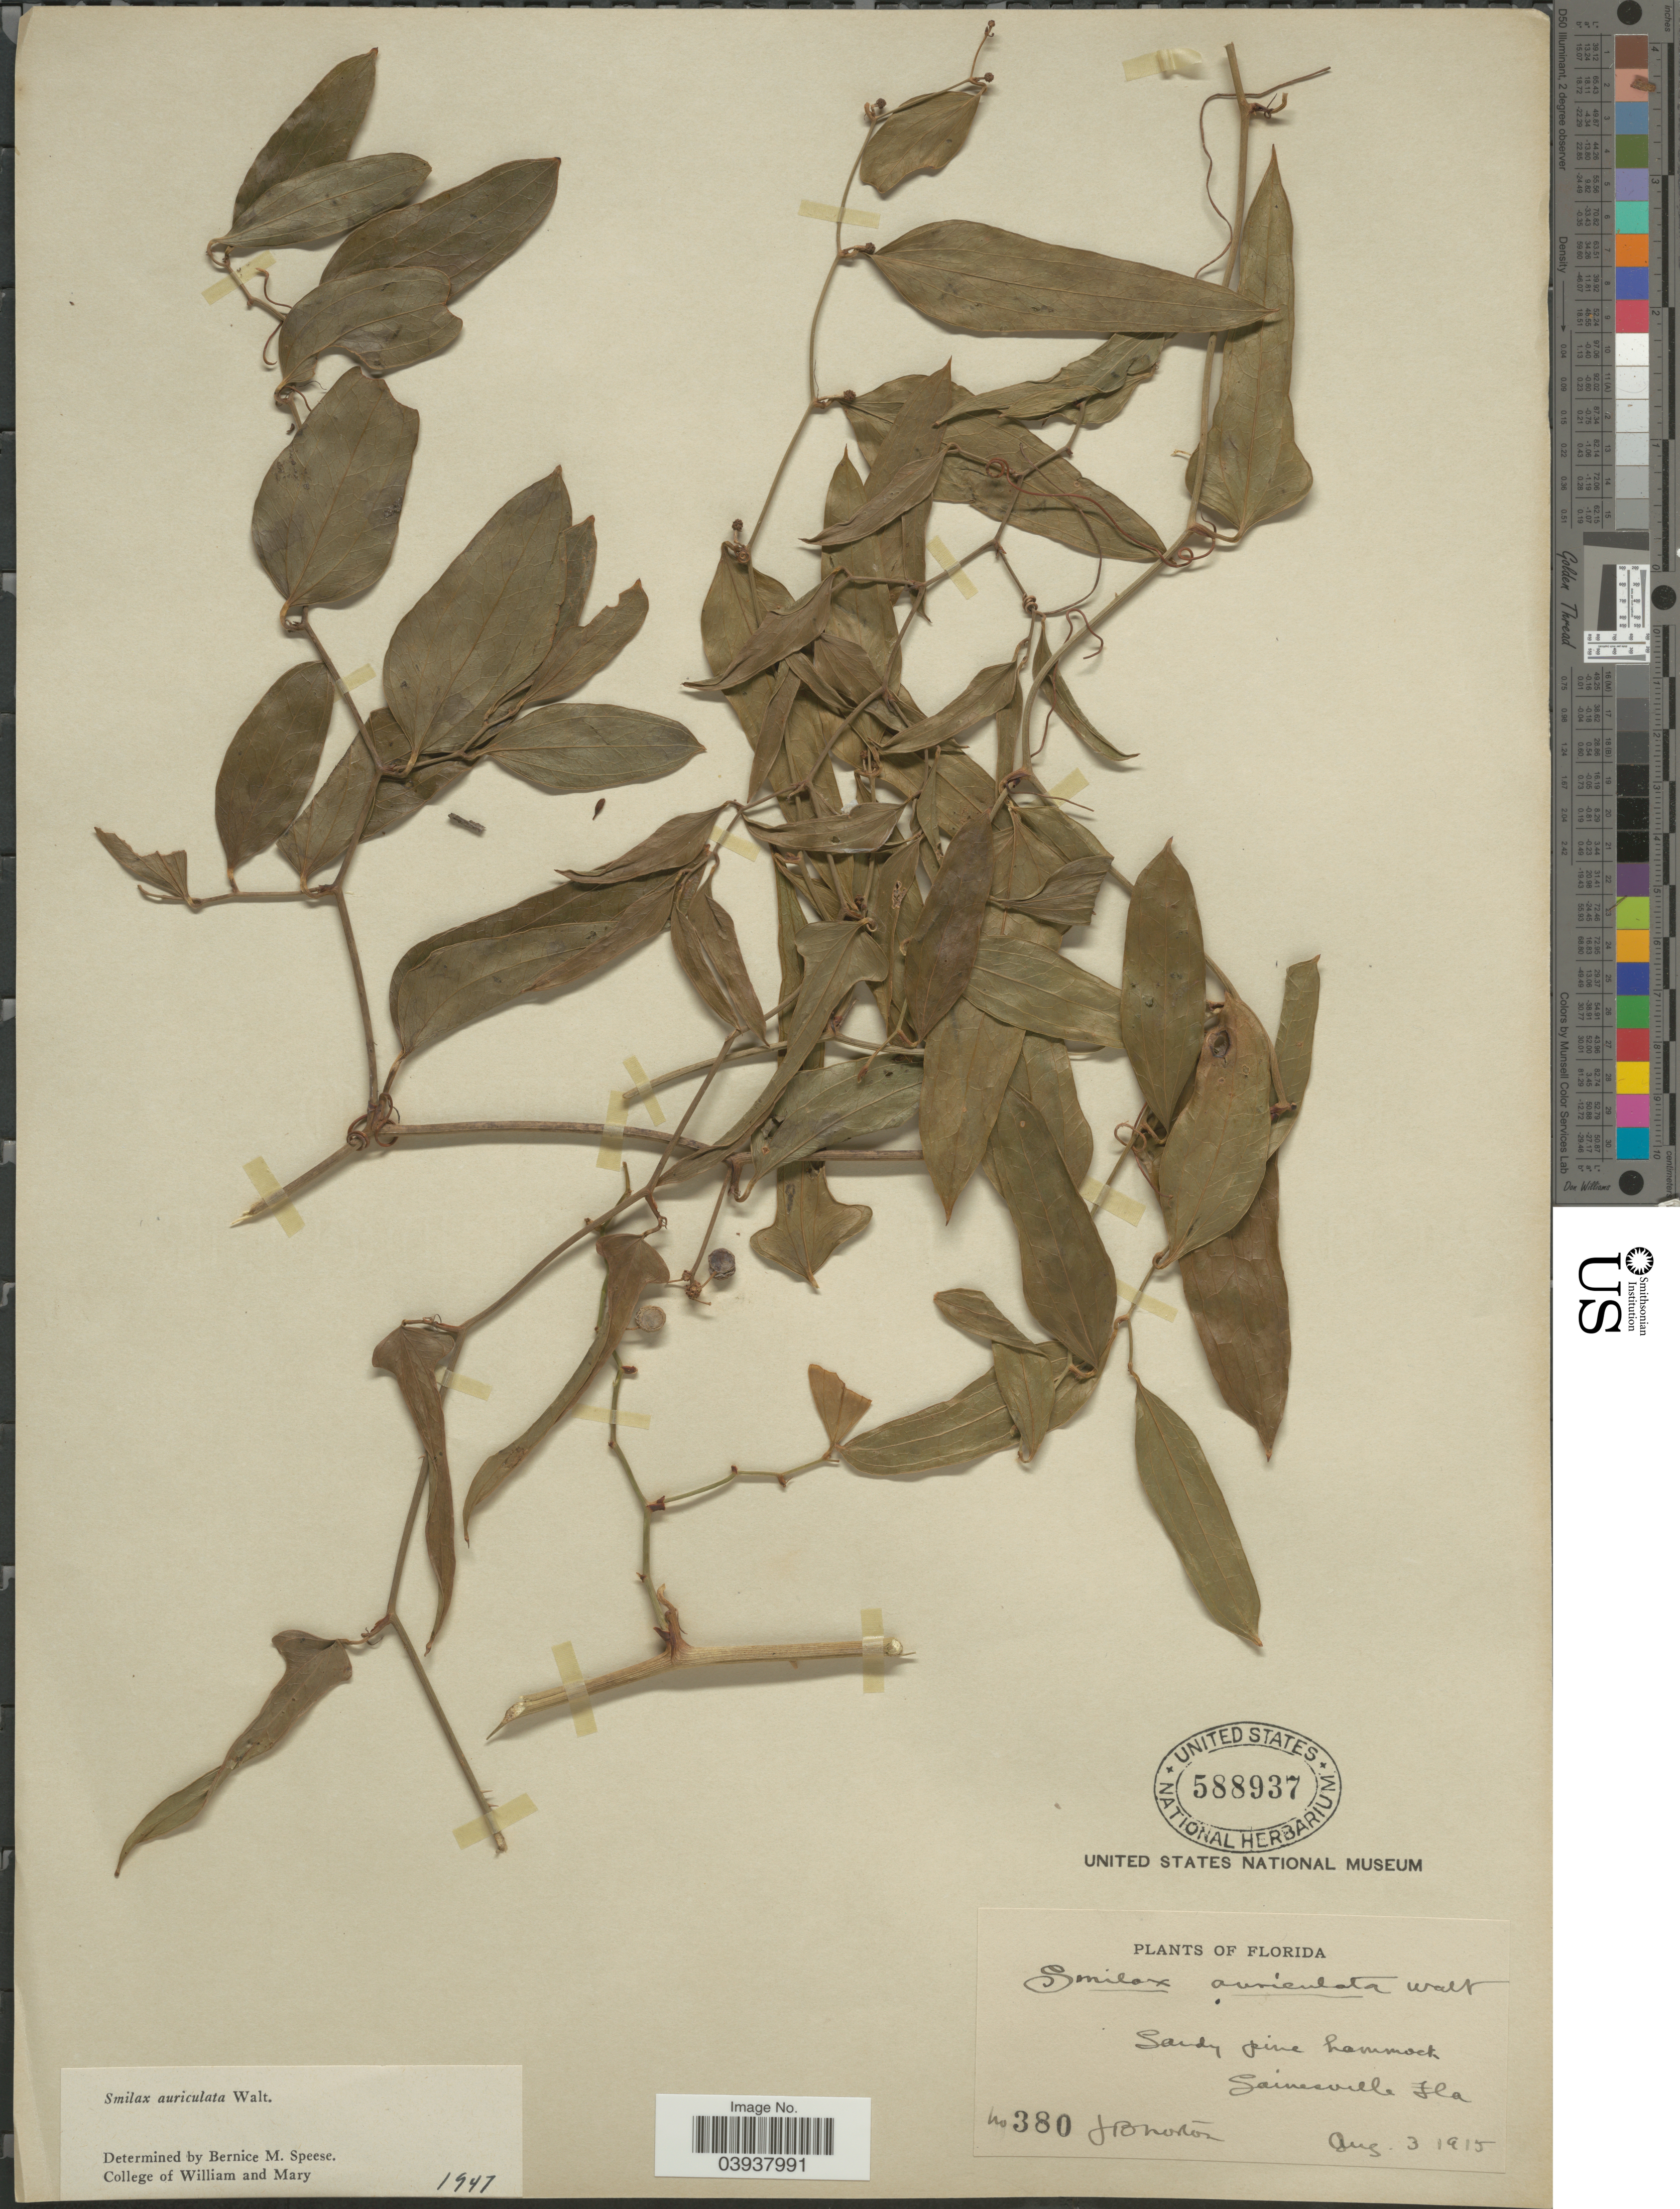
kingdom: Plantae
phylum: Tracheophyta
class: Liliopsida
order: Liliales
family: Smilacaceae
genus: Smilax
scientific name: Smilax auriculata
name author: Walter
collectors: J. B. Norton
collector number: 380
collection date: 1915-08-03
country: United States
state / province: Florida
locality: Sandy pine hammock. Gainesville.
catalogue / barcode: US 588937